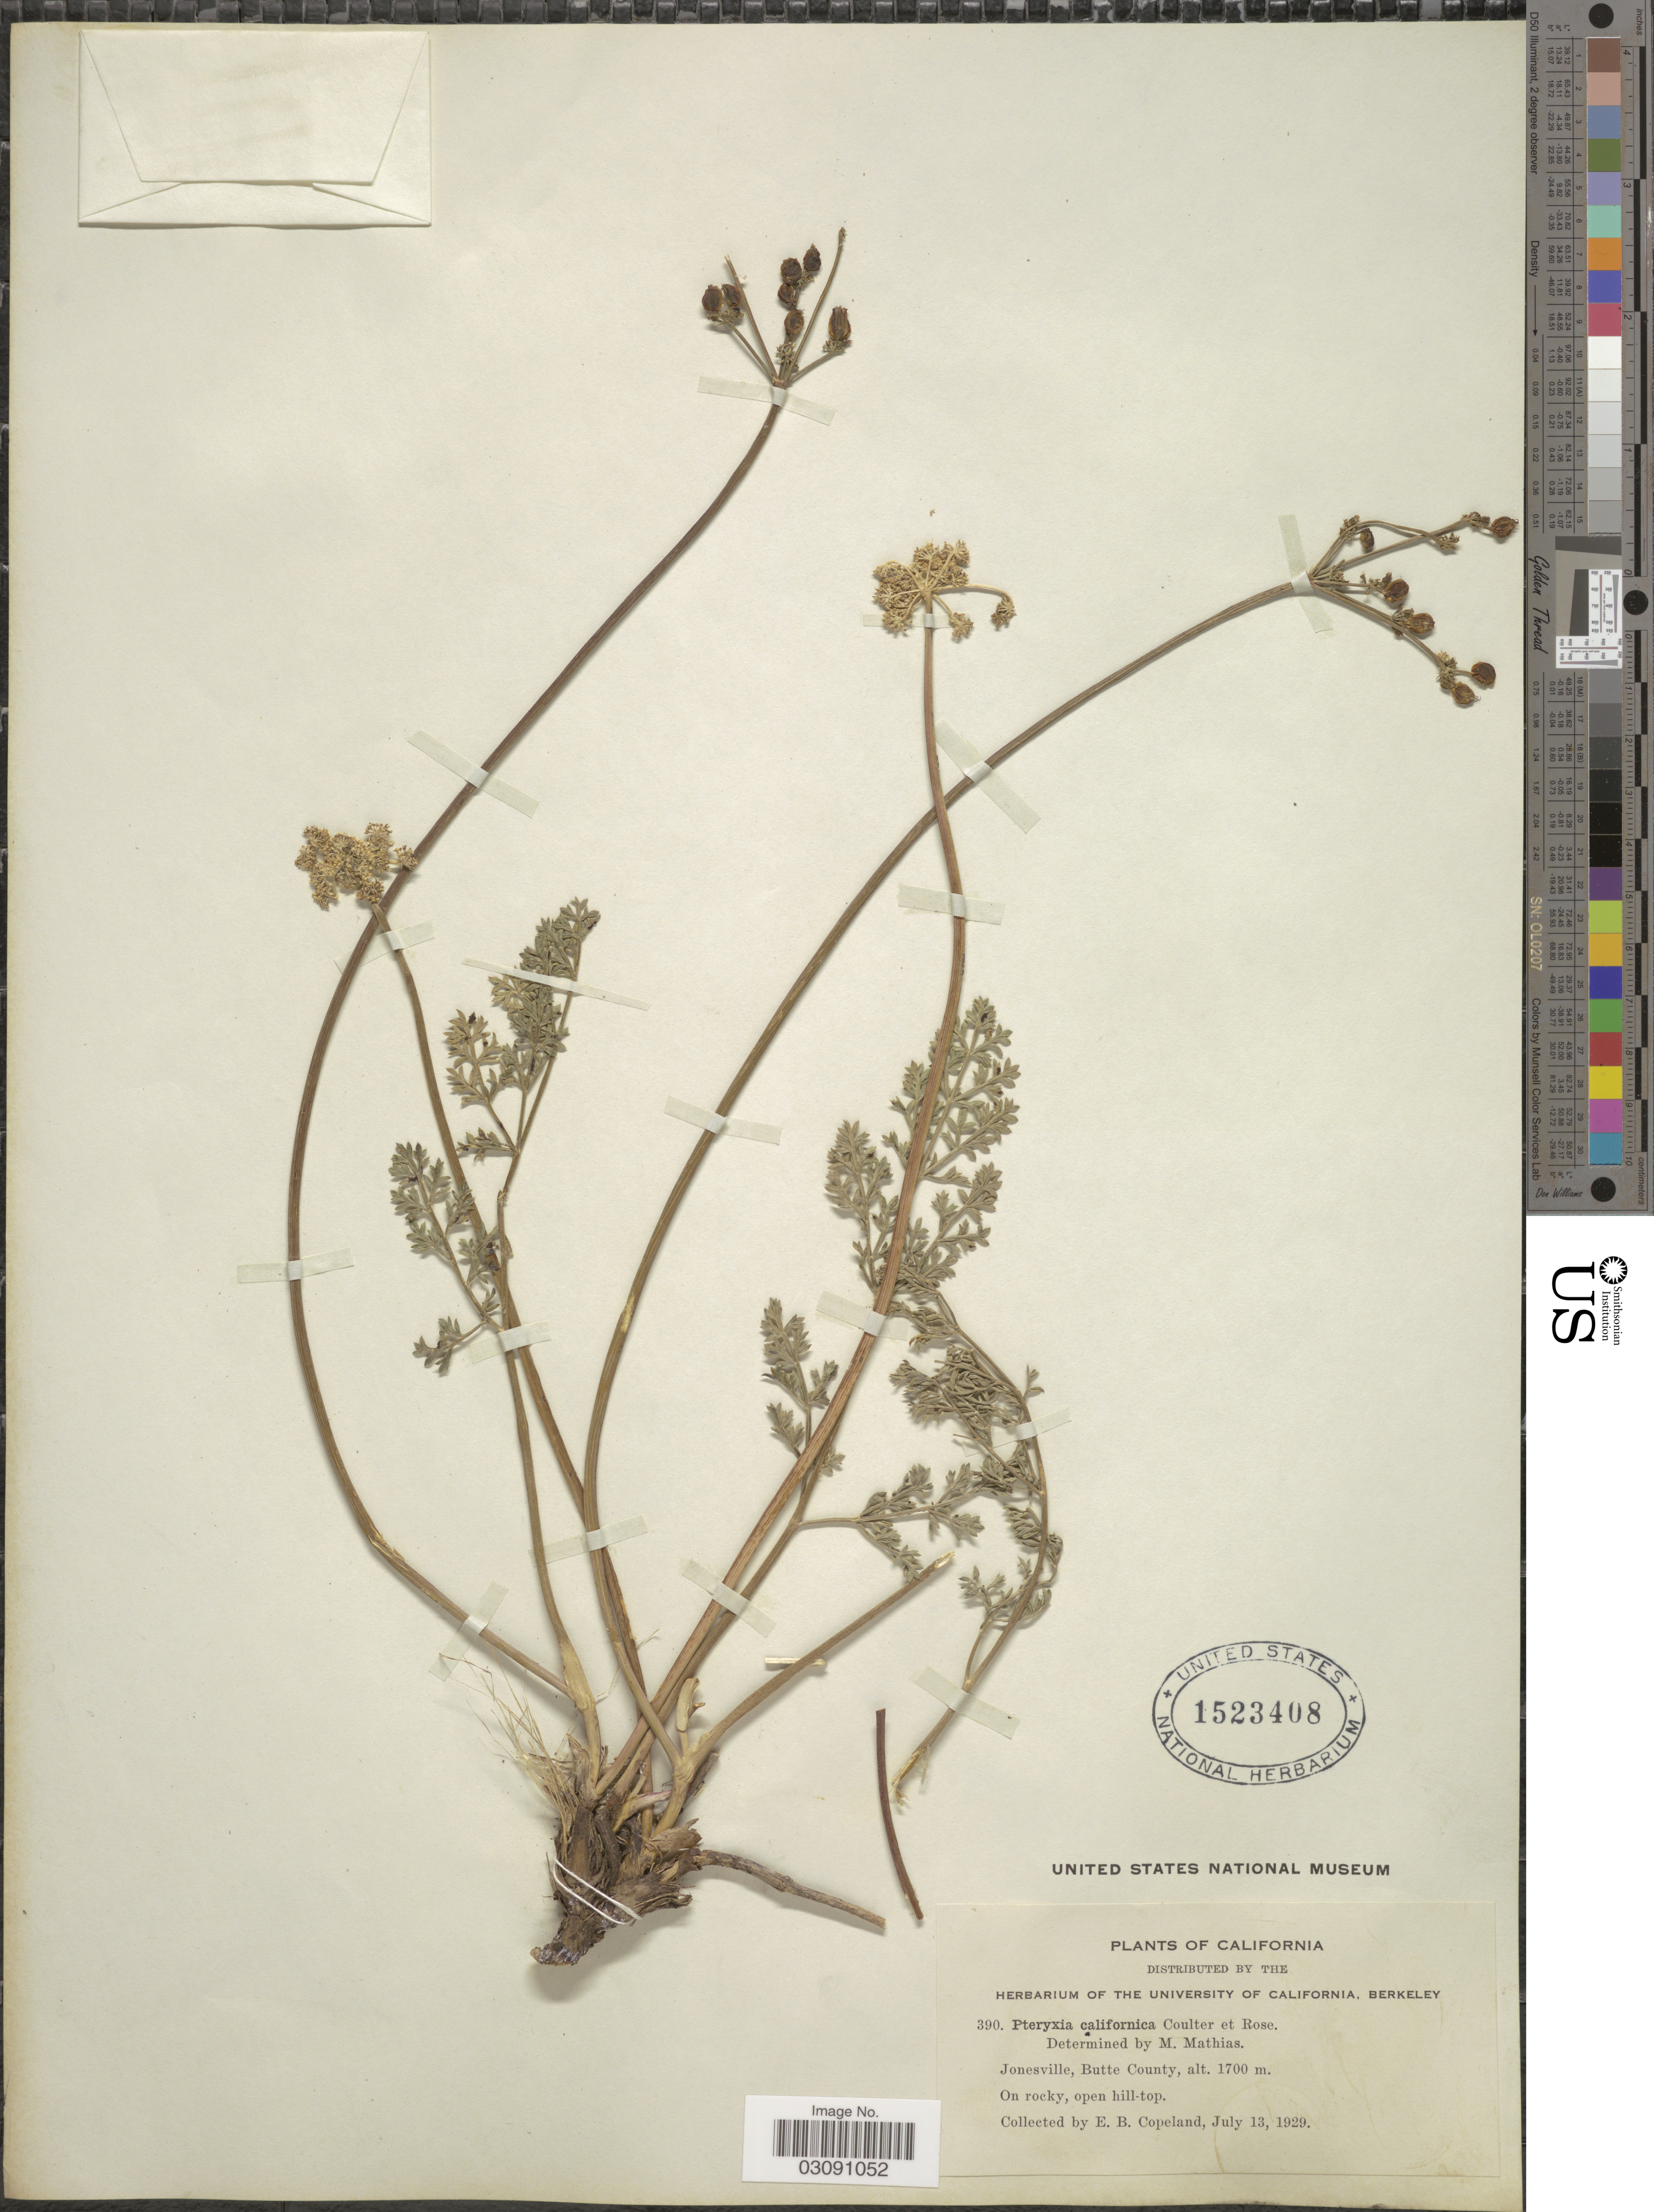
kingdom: Plantae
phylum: Tracheophyta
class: Magnoliopsida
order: Apiales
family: Apiaceae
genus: Pteryxia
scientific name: Pteryxia terebinthina var. californica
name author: (J.M. Coult. & Rose) Mathias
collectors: E. B. Copeland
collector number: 390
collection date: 1929-07-13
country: United States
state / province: California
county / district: Butte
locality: Jonesville, Butte County.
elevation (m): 1700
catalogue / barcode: US 1523408